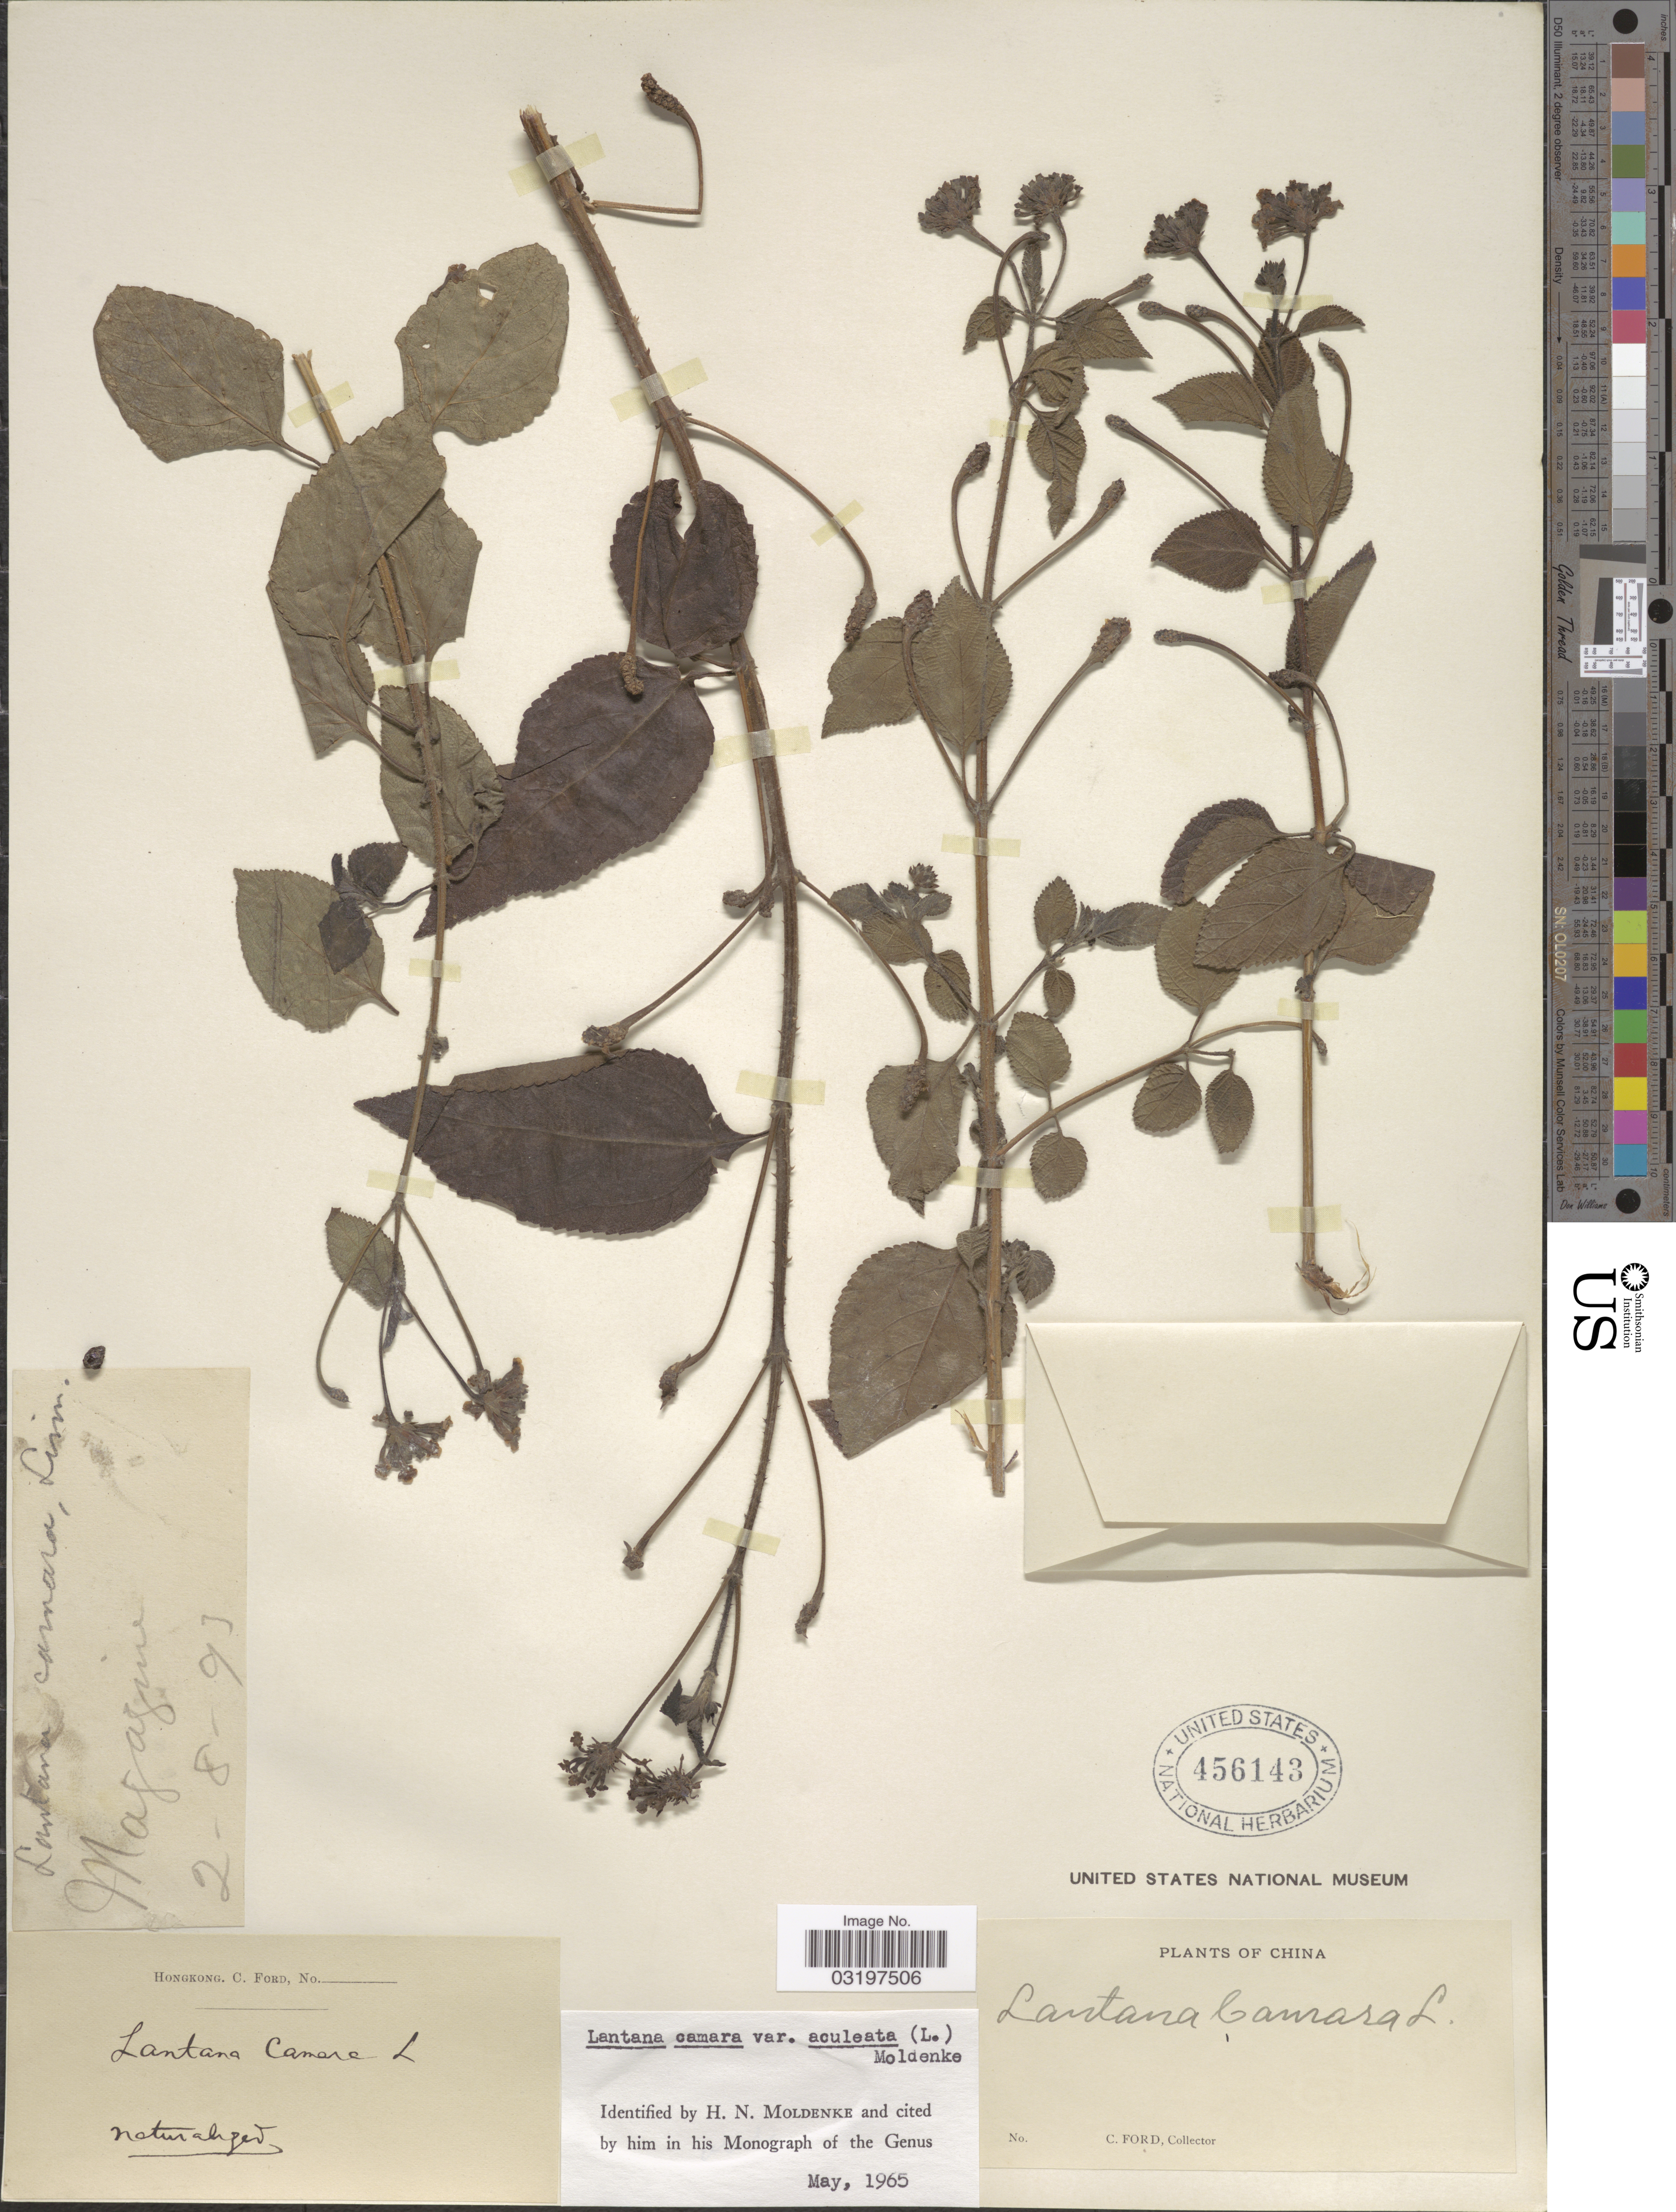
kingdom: Plantae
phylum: Tracheophyta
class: Magnoliopsida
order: Lamiales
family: Verbenaceae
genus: Lantana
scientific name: Lantana camara var. aculeata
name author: (L.) Moldenke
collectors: C. Ford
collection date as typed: Transcribed d/m/y: 2/8/93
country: China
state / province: Hong Kong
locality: Magagine [interpreted] [unsure placement]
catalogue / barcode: US 456143